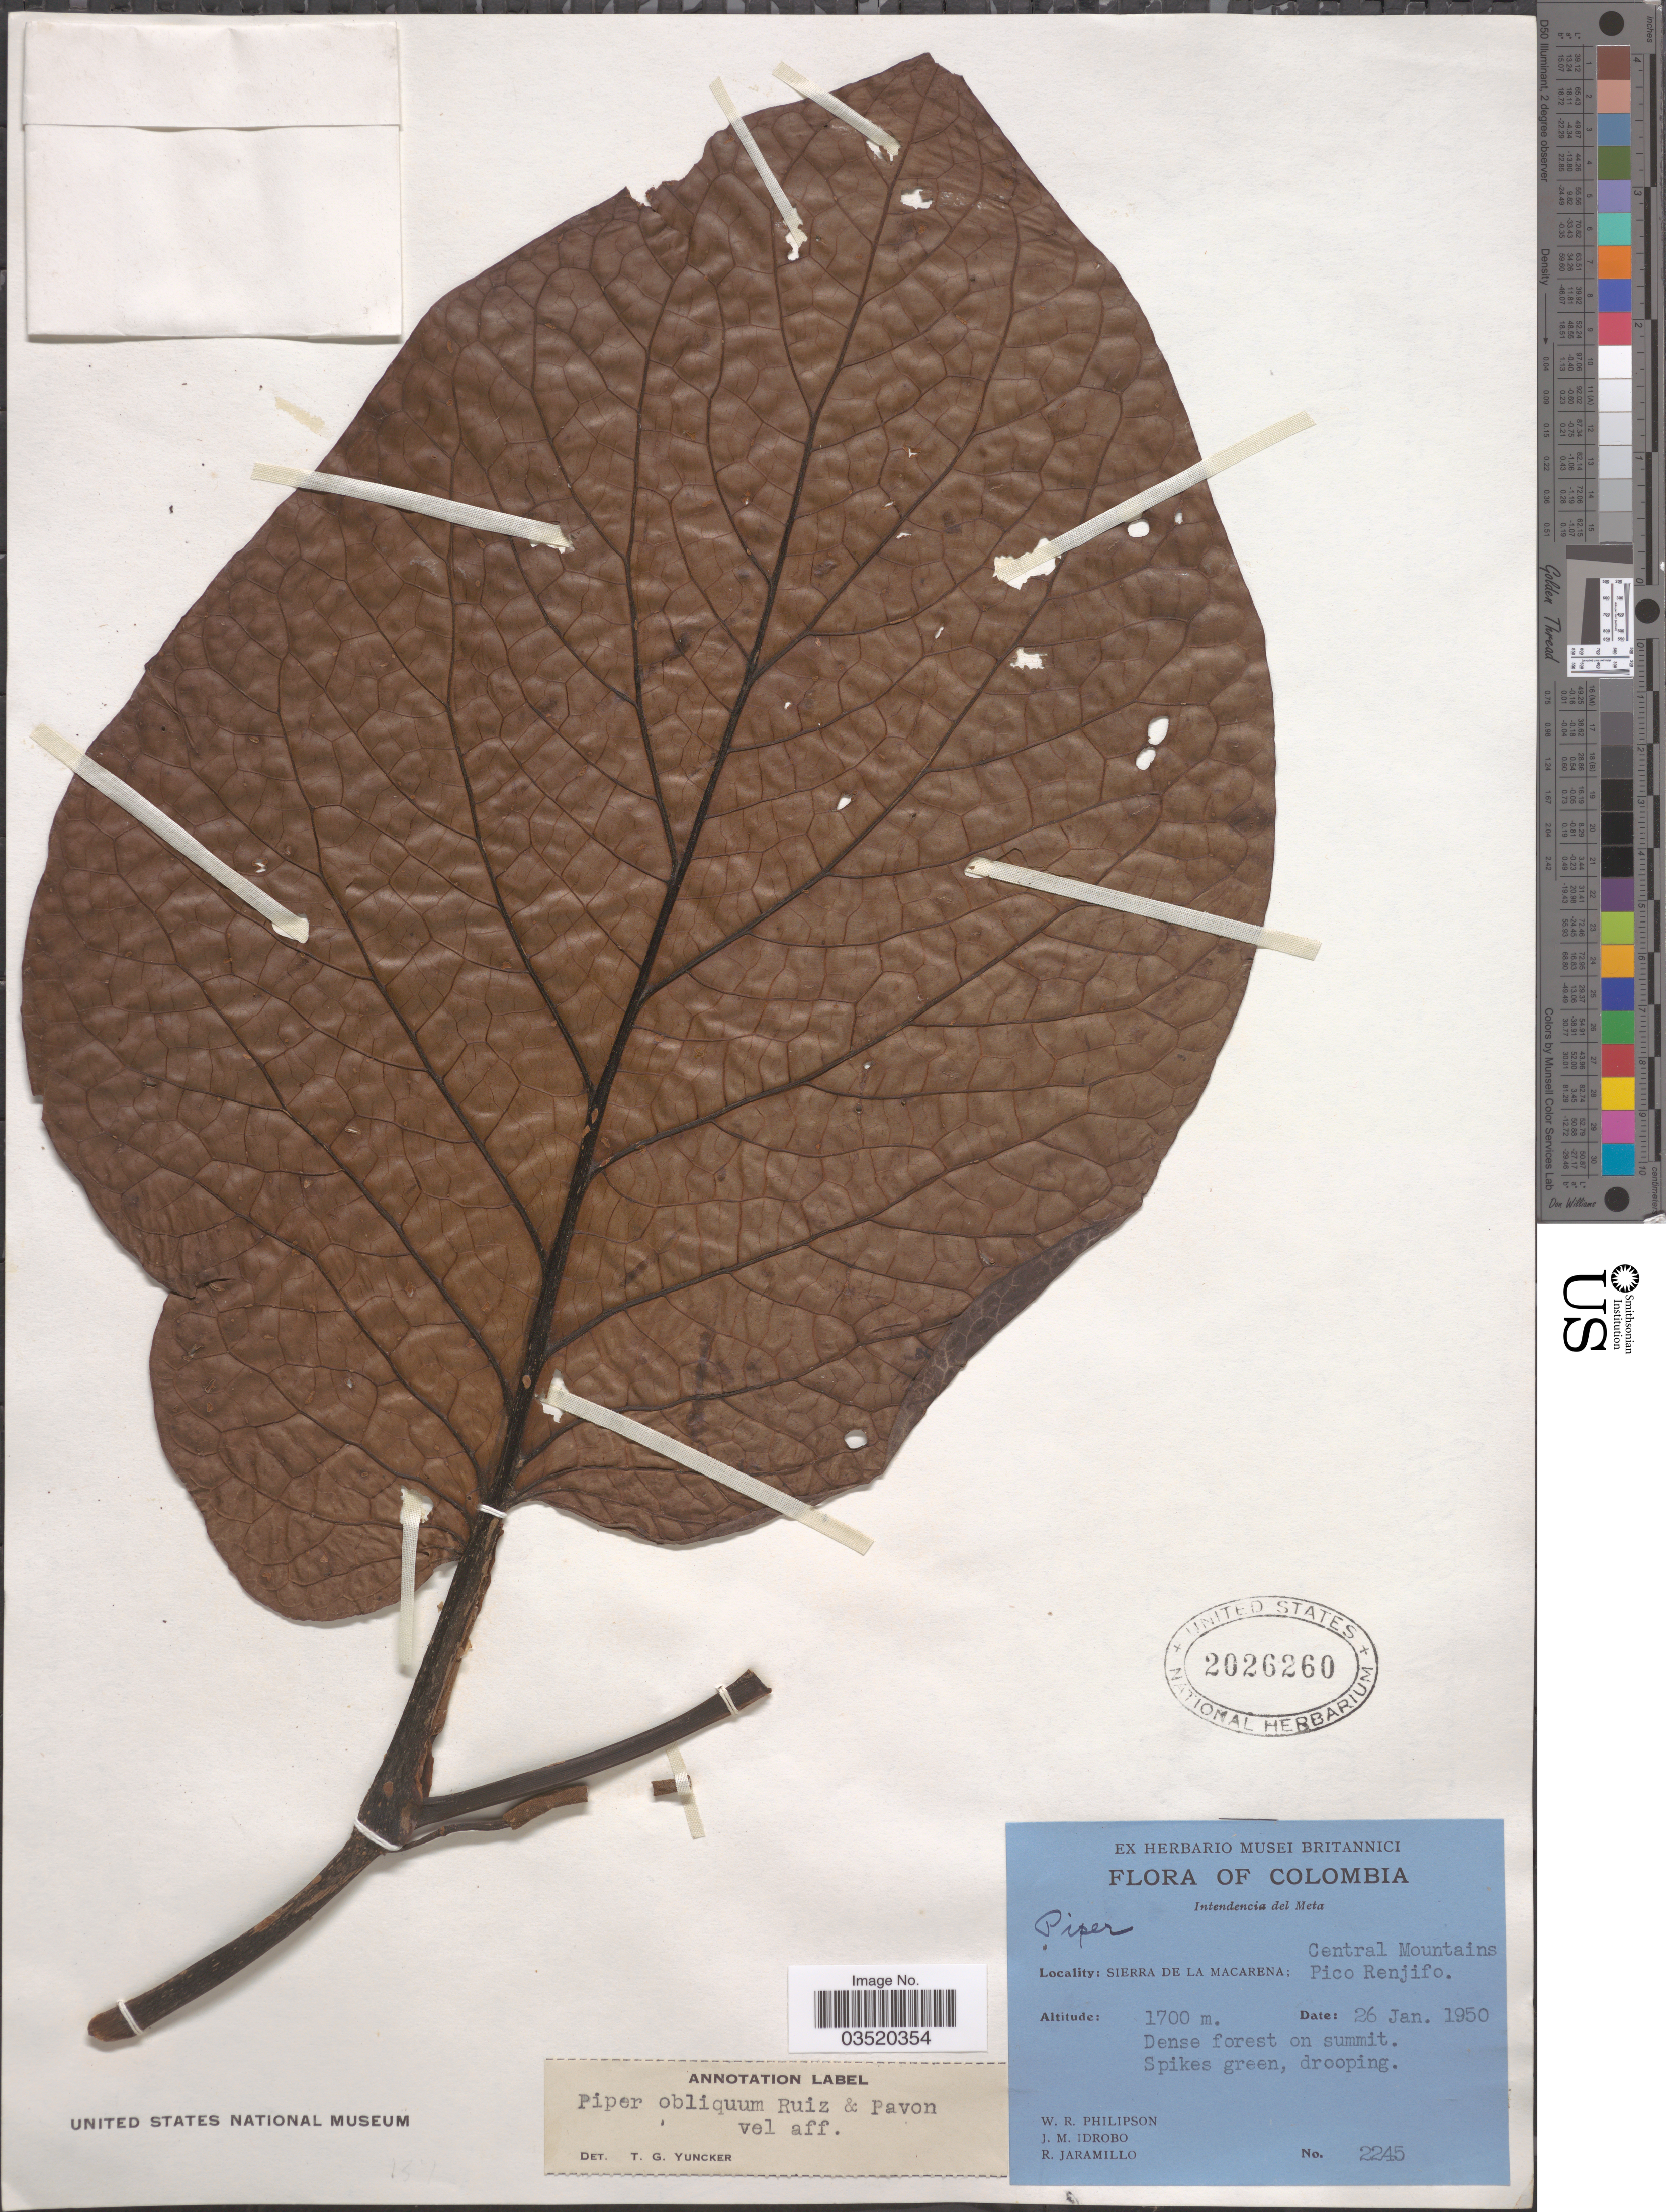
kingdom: Plantae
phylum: Tracheophyta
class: Magnoliopsida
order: Piperales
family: Piperaceae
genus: Piper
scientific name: Piper obliquum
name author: Ruiz & Pav.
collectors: W. R. Philipson, J. M. Idrobo & R. Jaramillo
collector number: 2245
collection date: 1950-01-26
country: Colombia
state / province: Meta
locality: Intendencia del Meta. Sierra de La Macarena; Central Mountains Pico Renjifo.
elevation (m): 1700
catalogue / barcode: US 2026260